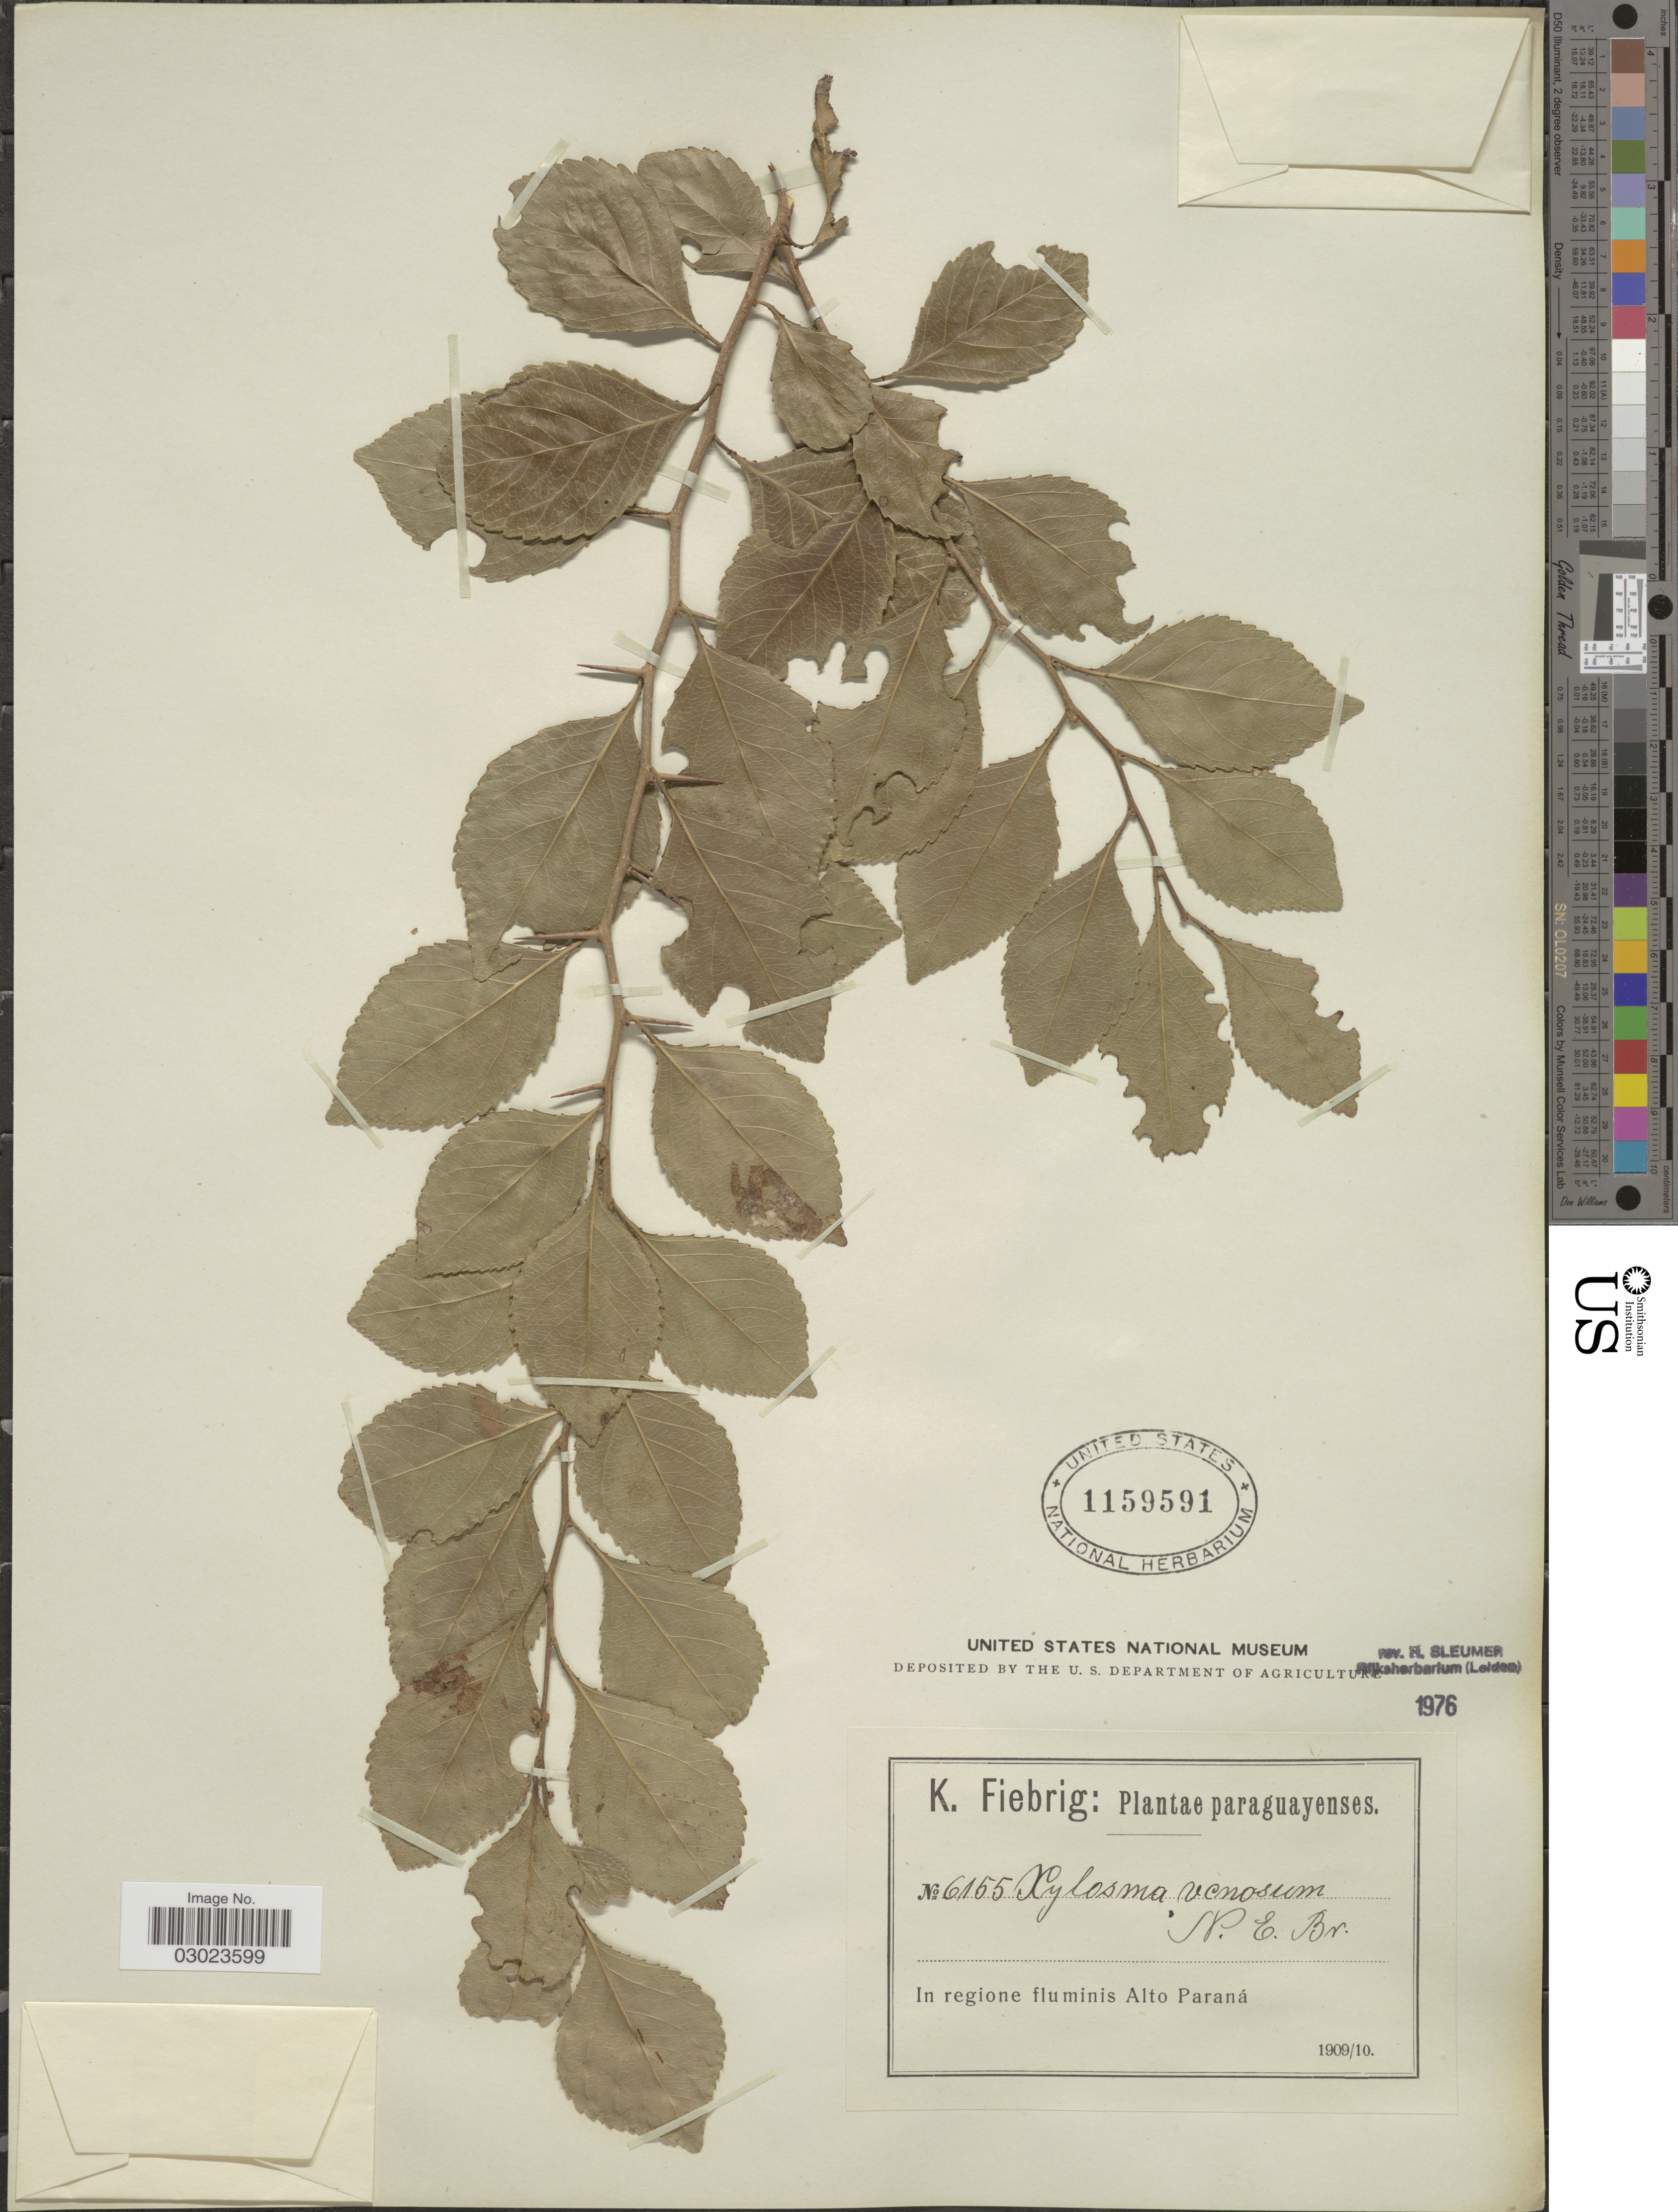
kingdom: Plantae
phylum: Tracheophyta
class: Magnoliopsida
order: Malpighiales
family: Salicaceae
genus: Xylosma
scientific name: Xylosma venosa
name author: N.E. Br.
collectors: K. Fiebrig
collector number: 6155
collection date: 1909/1910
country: Paraguay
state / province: Alto Parana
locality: In regione fluminis Alto Paraná.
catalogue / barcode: US 1159591